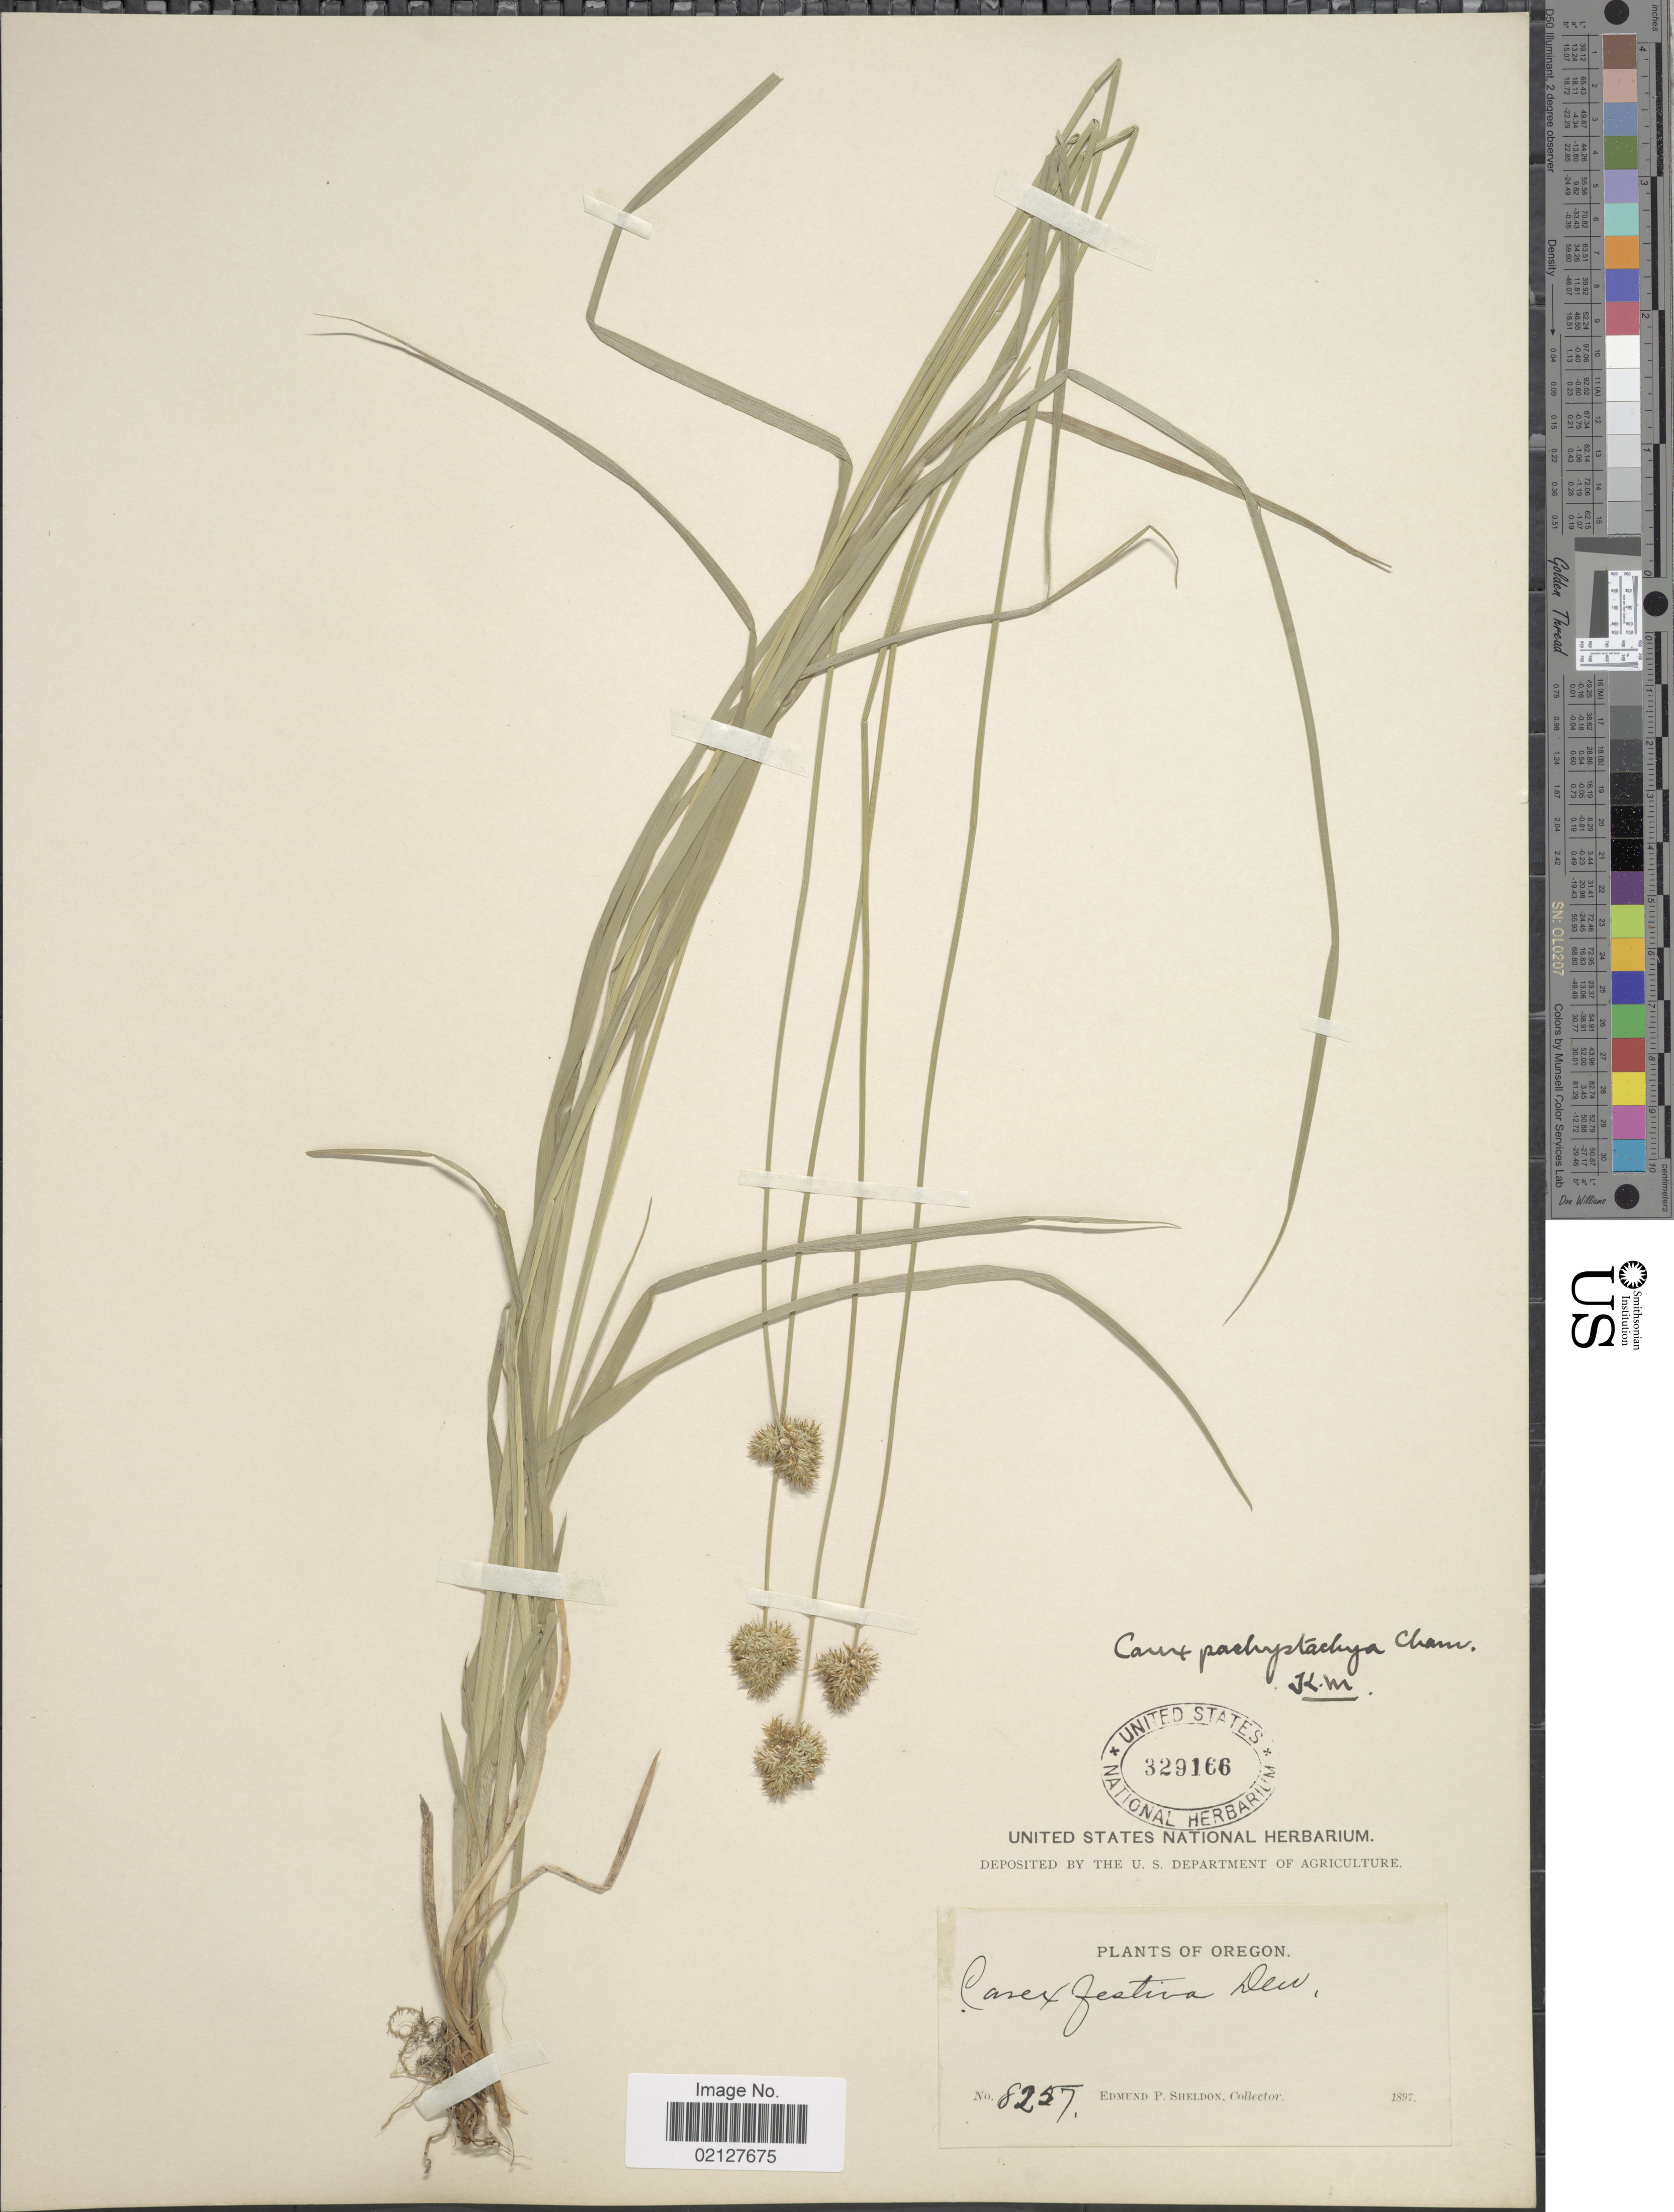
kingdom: Plantae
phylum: Tracheophyta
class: Liliopsida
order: Poales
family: Cyperaceae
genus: Carex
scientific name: Carex pachystachya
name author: Cham. ex Steud.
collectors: E. P. Sheldon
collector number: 8257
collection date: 1897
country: United States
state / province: Oregon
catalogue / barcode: US 329166